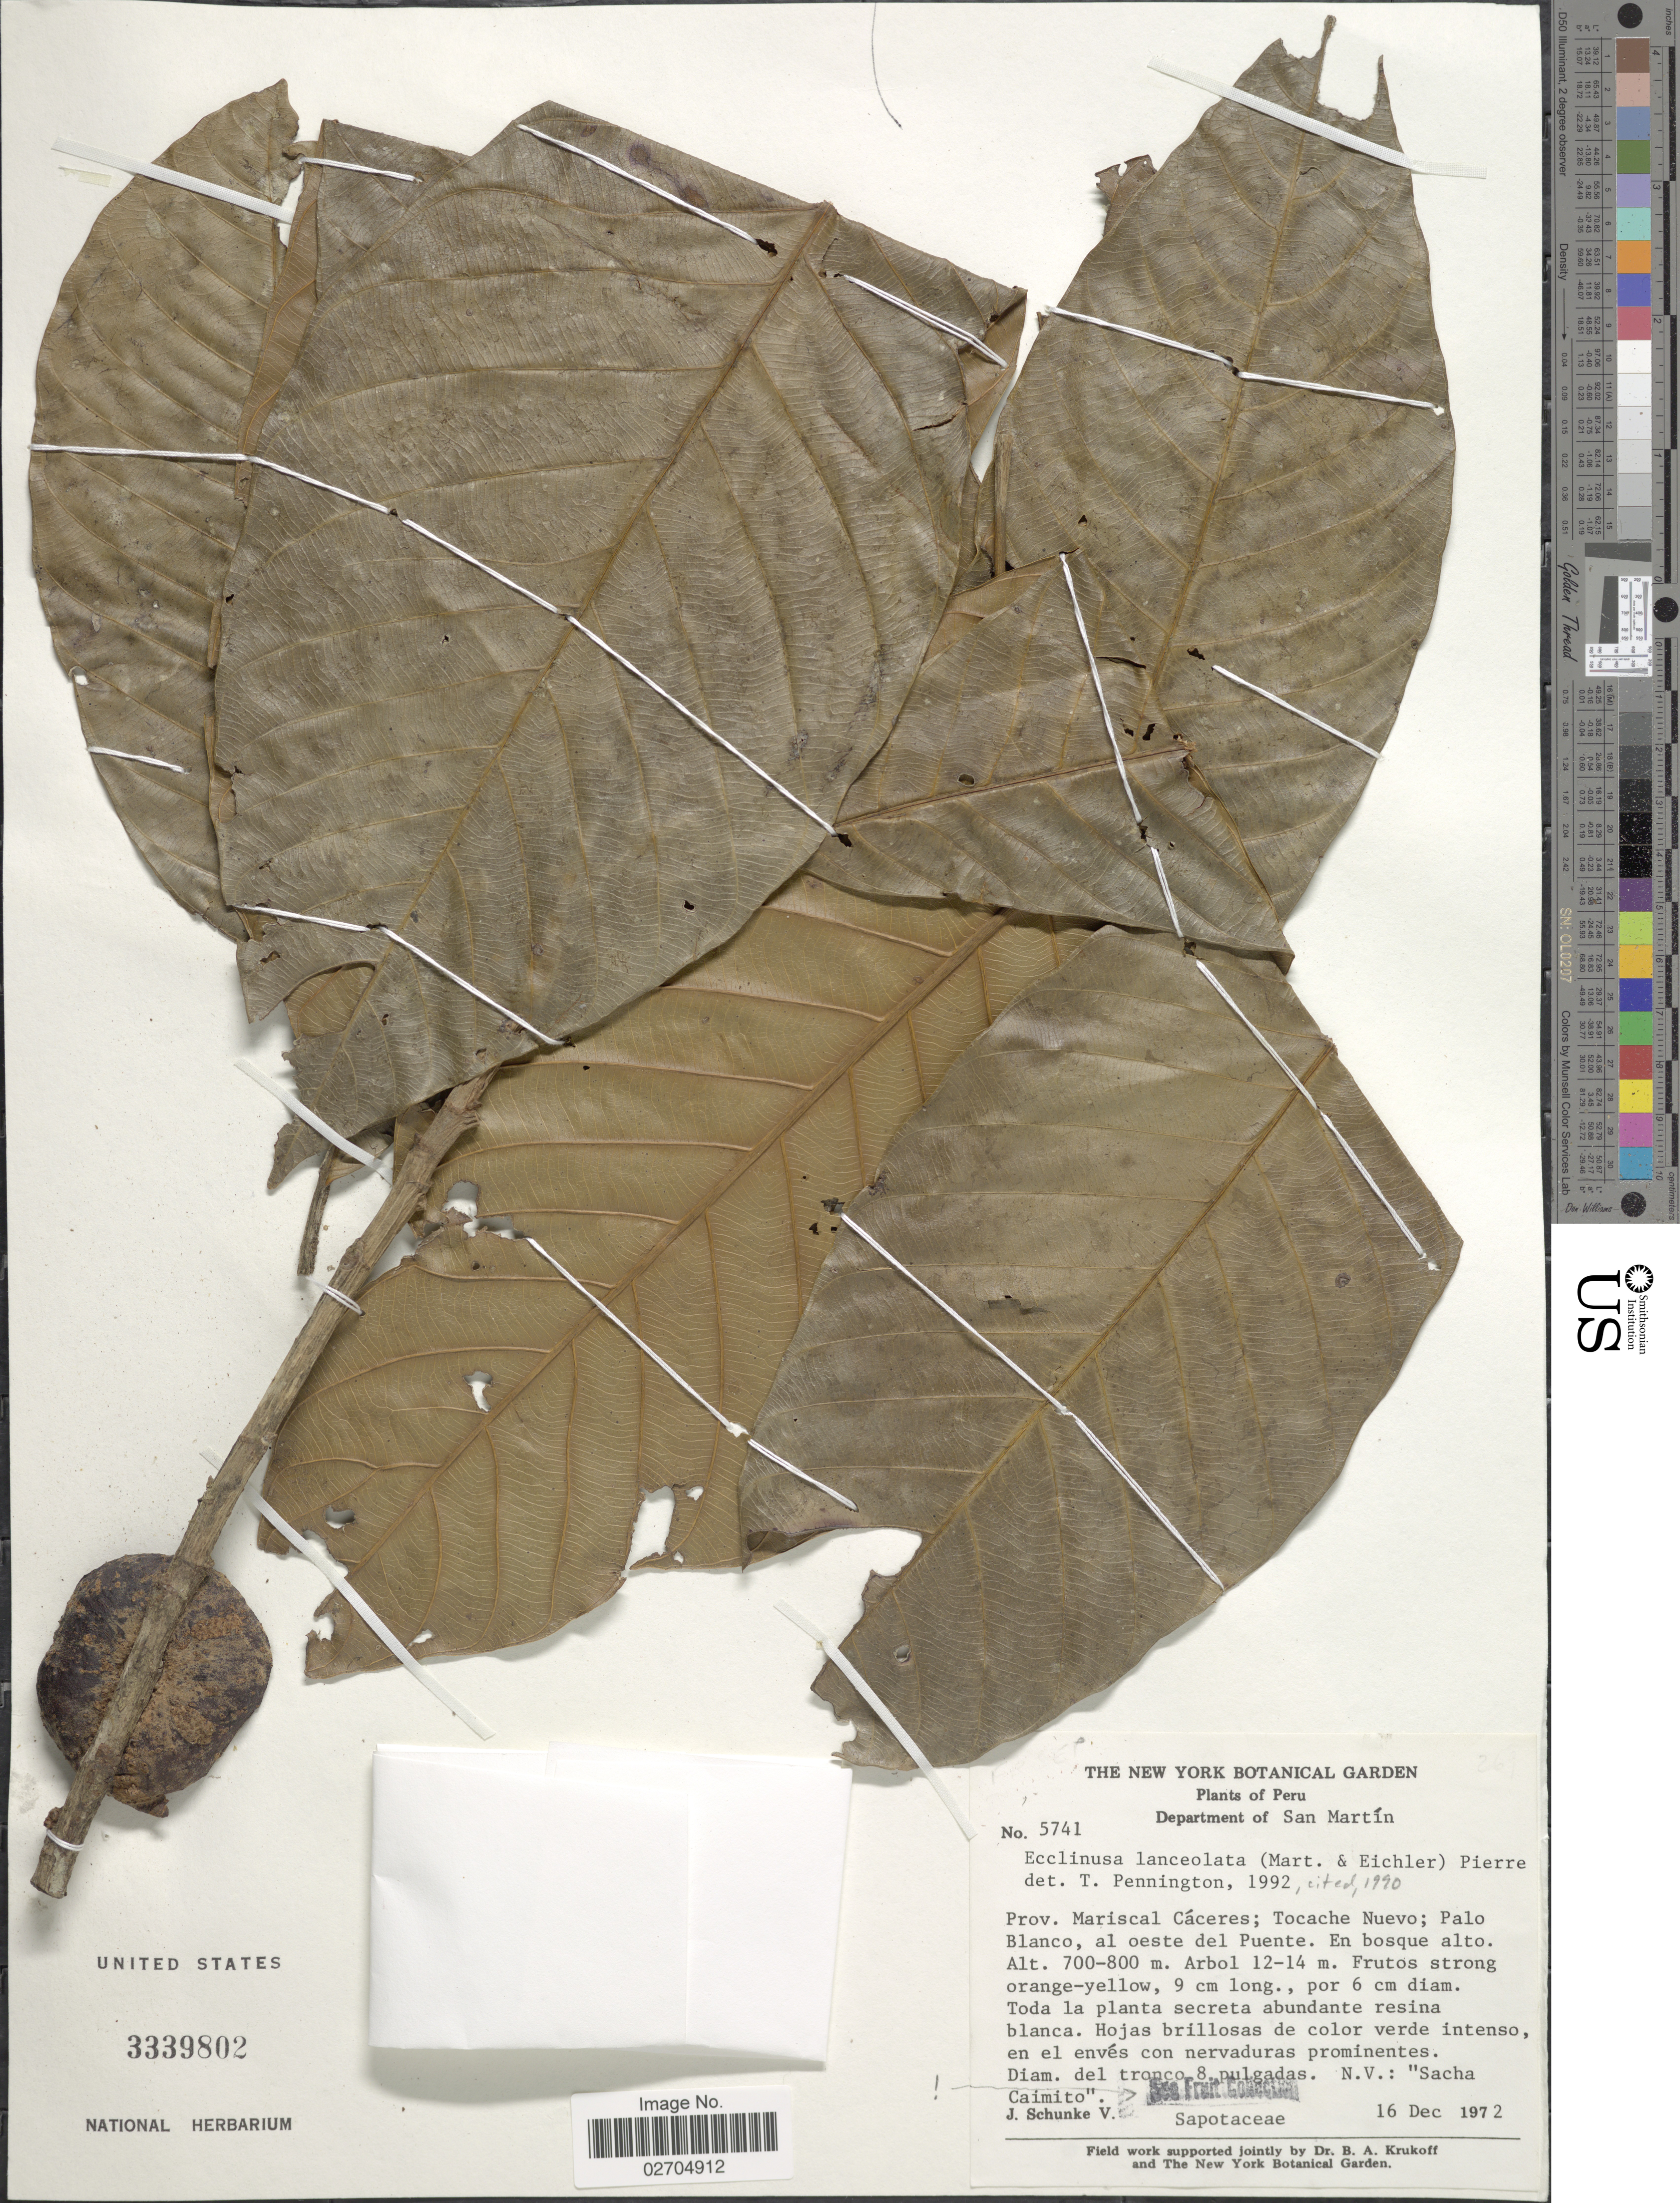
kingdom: Plantae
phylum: Tracheophyta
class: Magnoliopsida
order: Ericales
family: Sapotaceae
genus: Ecclinusa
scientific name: Ecclinusa lanceolata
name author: (Mart. & Eichler) Pierre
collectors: J. Schunke Vigo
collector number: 5741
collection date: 1972-12-16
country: Peru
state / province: San Martín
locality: Department of San Martín. Prov. Mariscal Cáceres; Toucha Nuevo; Palo Blanco, al oeste del Puente.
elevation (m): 700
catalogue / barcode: US 3339802